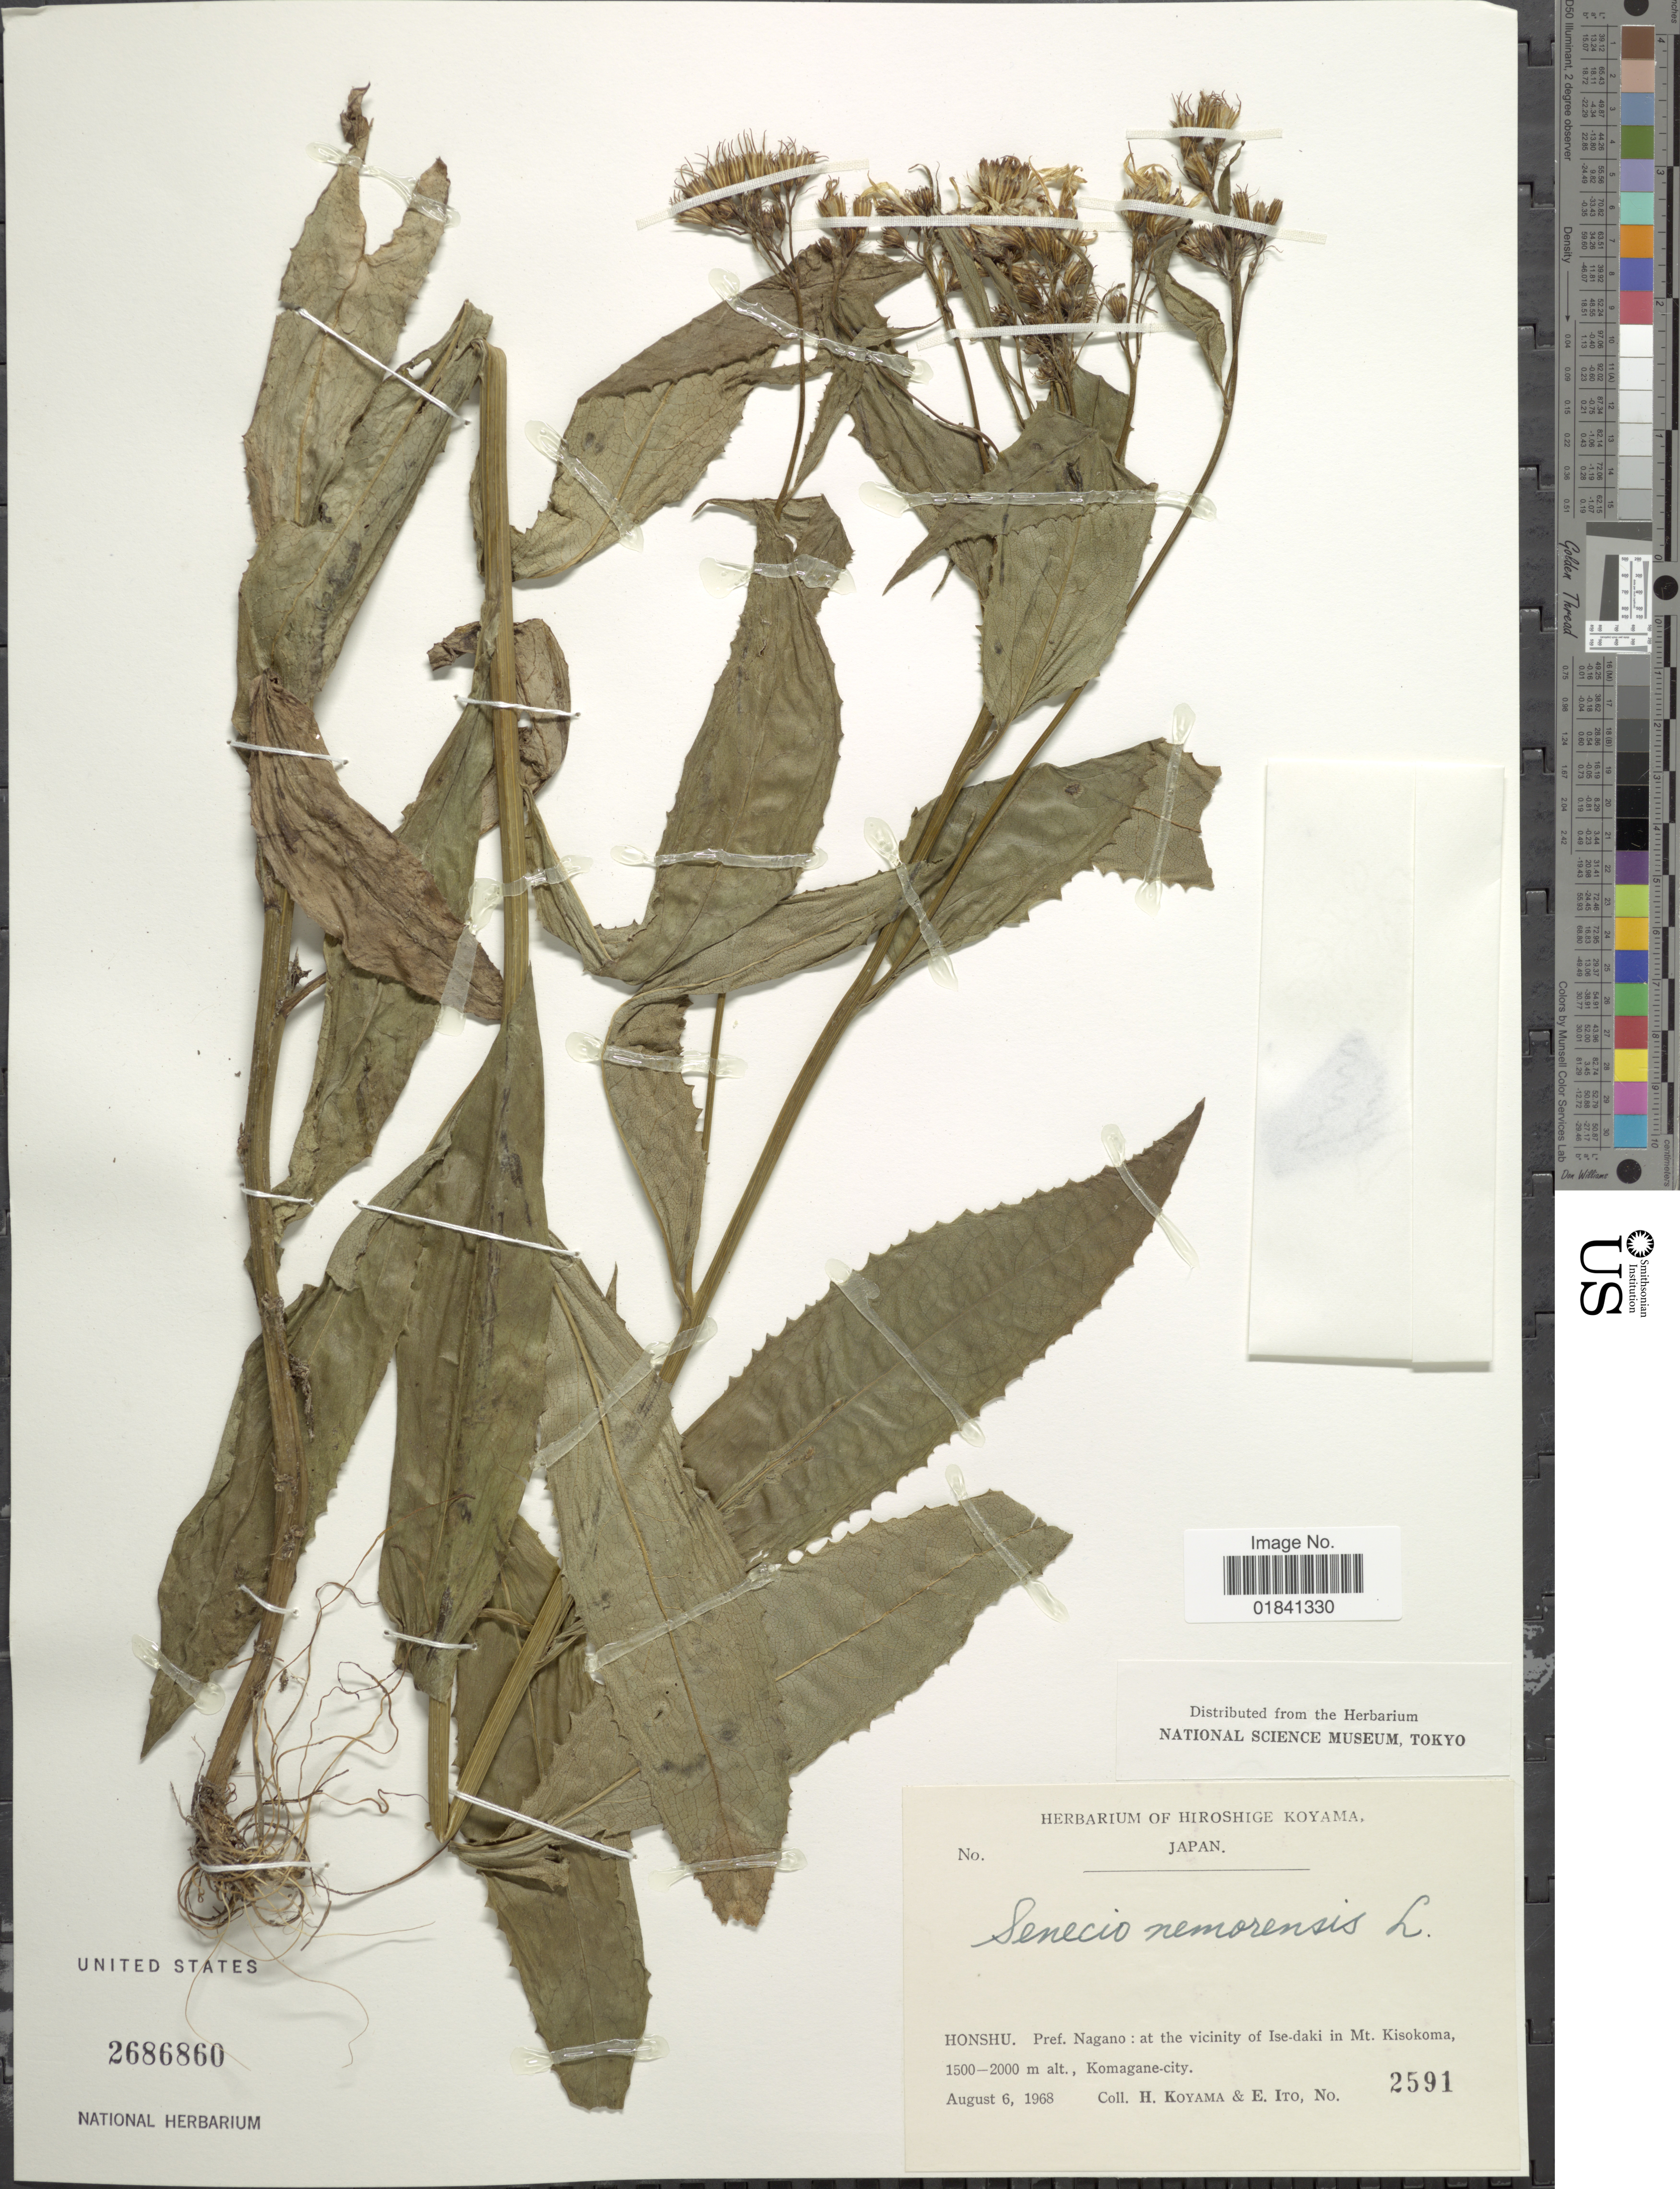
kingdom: Plantae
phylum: Tracheophyta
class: Magnoliopsida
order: Asterales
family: Asteraceae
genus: Senecio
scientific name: Senecio nemorensis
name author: L.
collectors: H. Koyama & E. Ito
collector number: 2591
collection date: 1968-08-06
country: Japan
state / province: Nagano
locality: Honshu. Pref. Nagano; at the vicinity of Ise-daki in Mt. Kisokoma, Komagane-city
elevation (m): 1500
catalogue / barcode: US 2686860